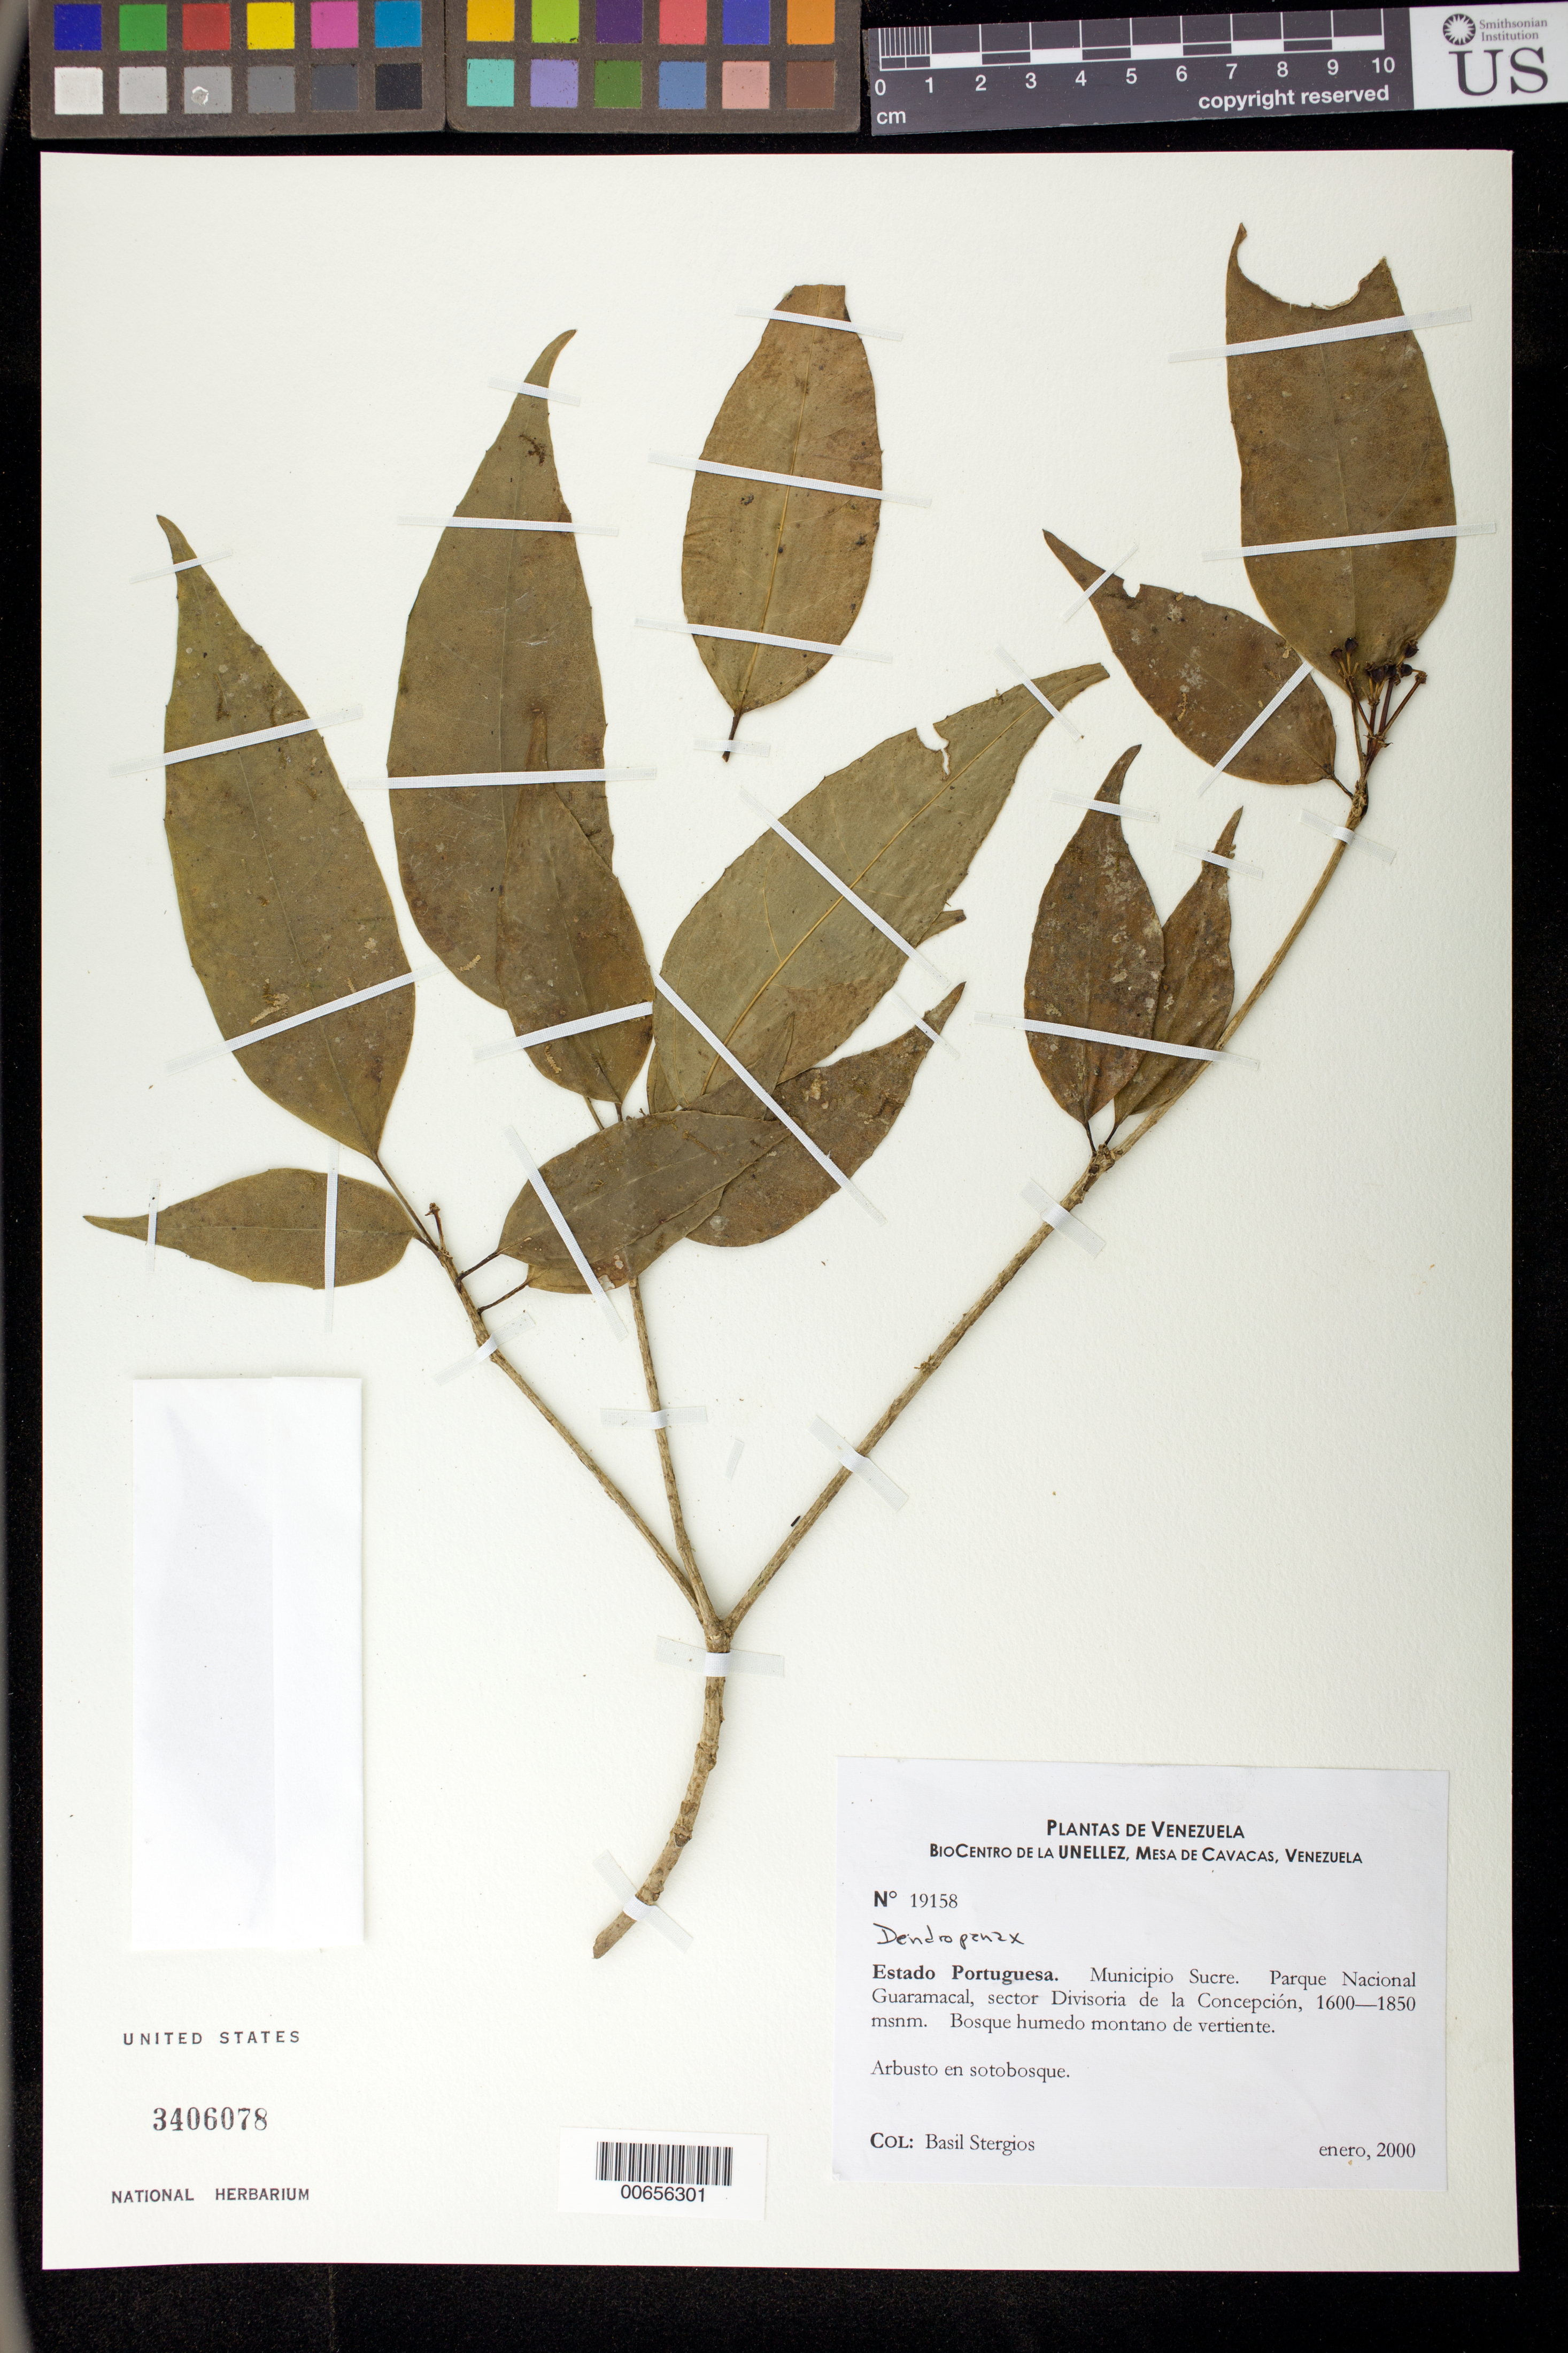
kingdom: Plantae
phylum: Tracheophyta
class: Magnoliopsida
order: Apiales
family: Araliaceae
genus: Dendropanax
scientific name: Dendropanax sp.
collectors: B. G. Stergios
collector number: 19158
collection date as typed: Jan 2000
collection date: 2000-01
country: Venezuela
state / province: Portuguesa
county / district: Sucre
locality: Parque Nacional Guaramacal, Sector La Divisoria de la Concepción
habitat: Bosque humedo montano de vertiente.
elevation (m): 1600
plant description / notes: K, PORT, US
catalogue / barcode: US 3406078